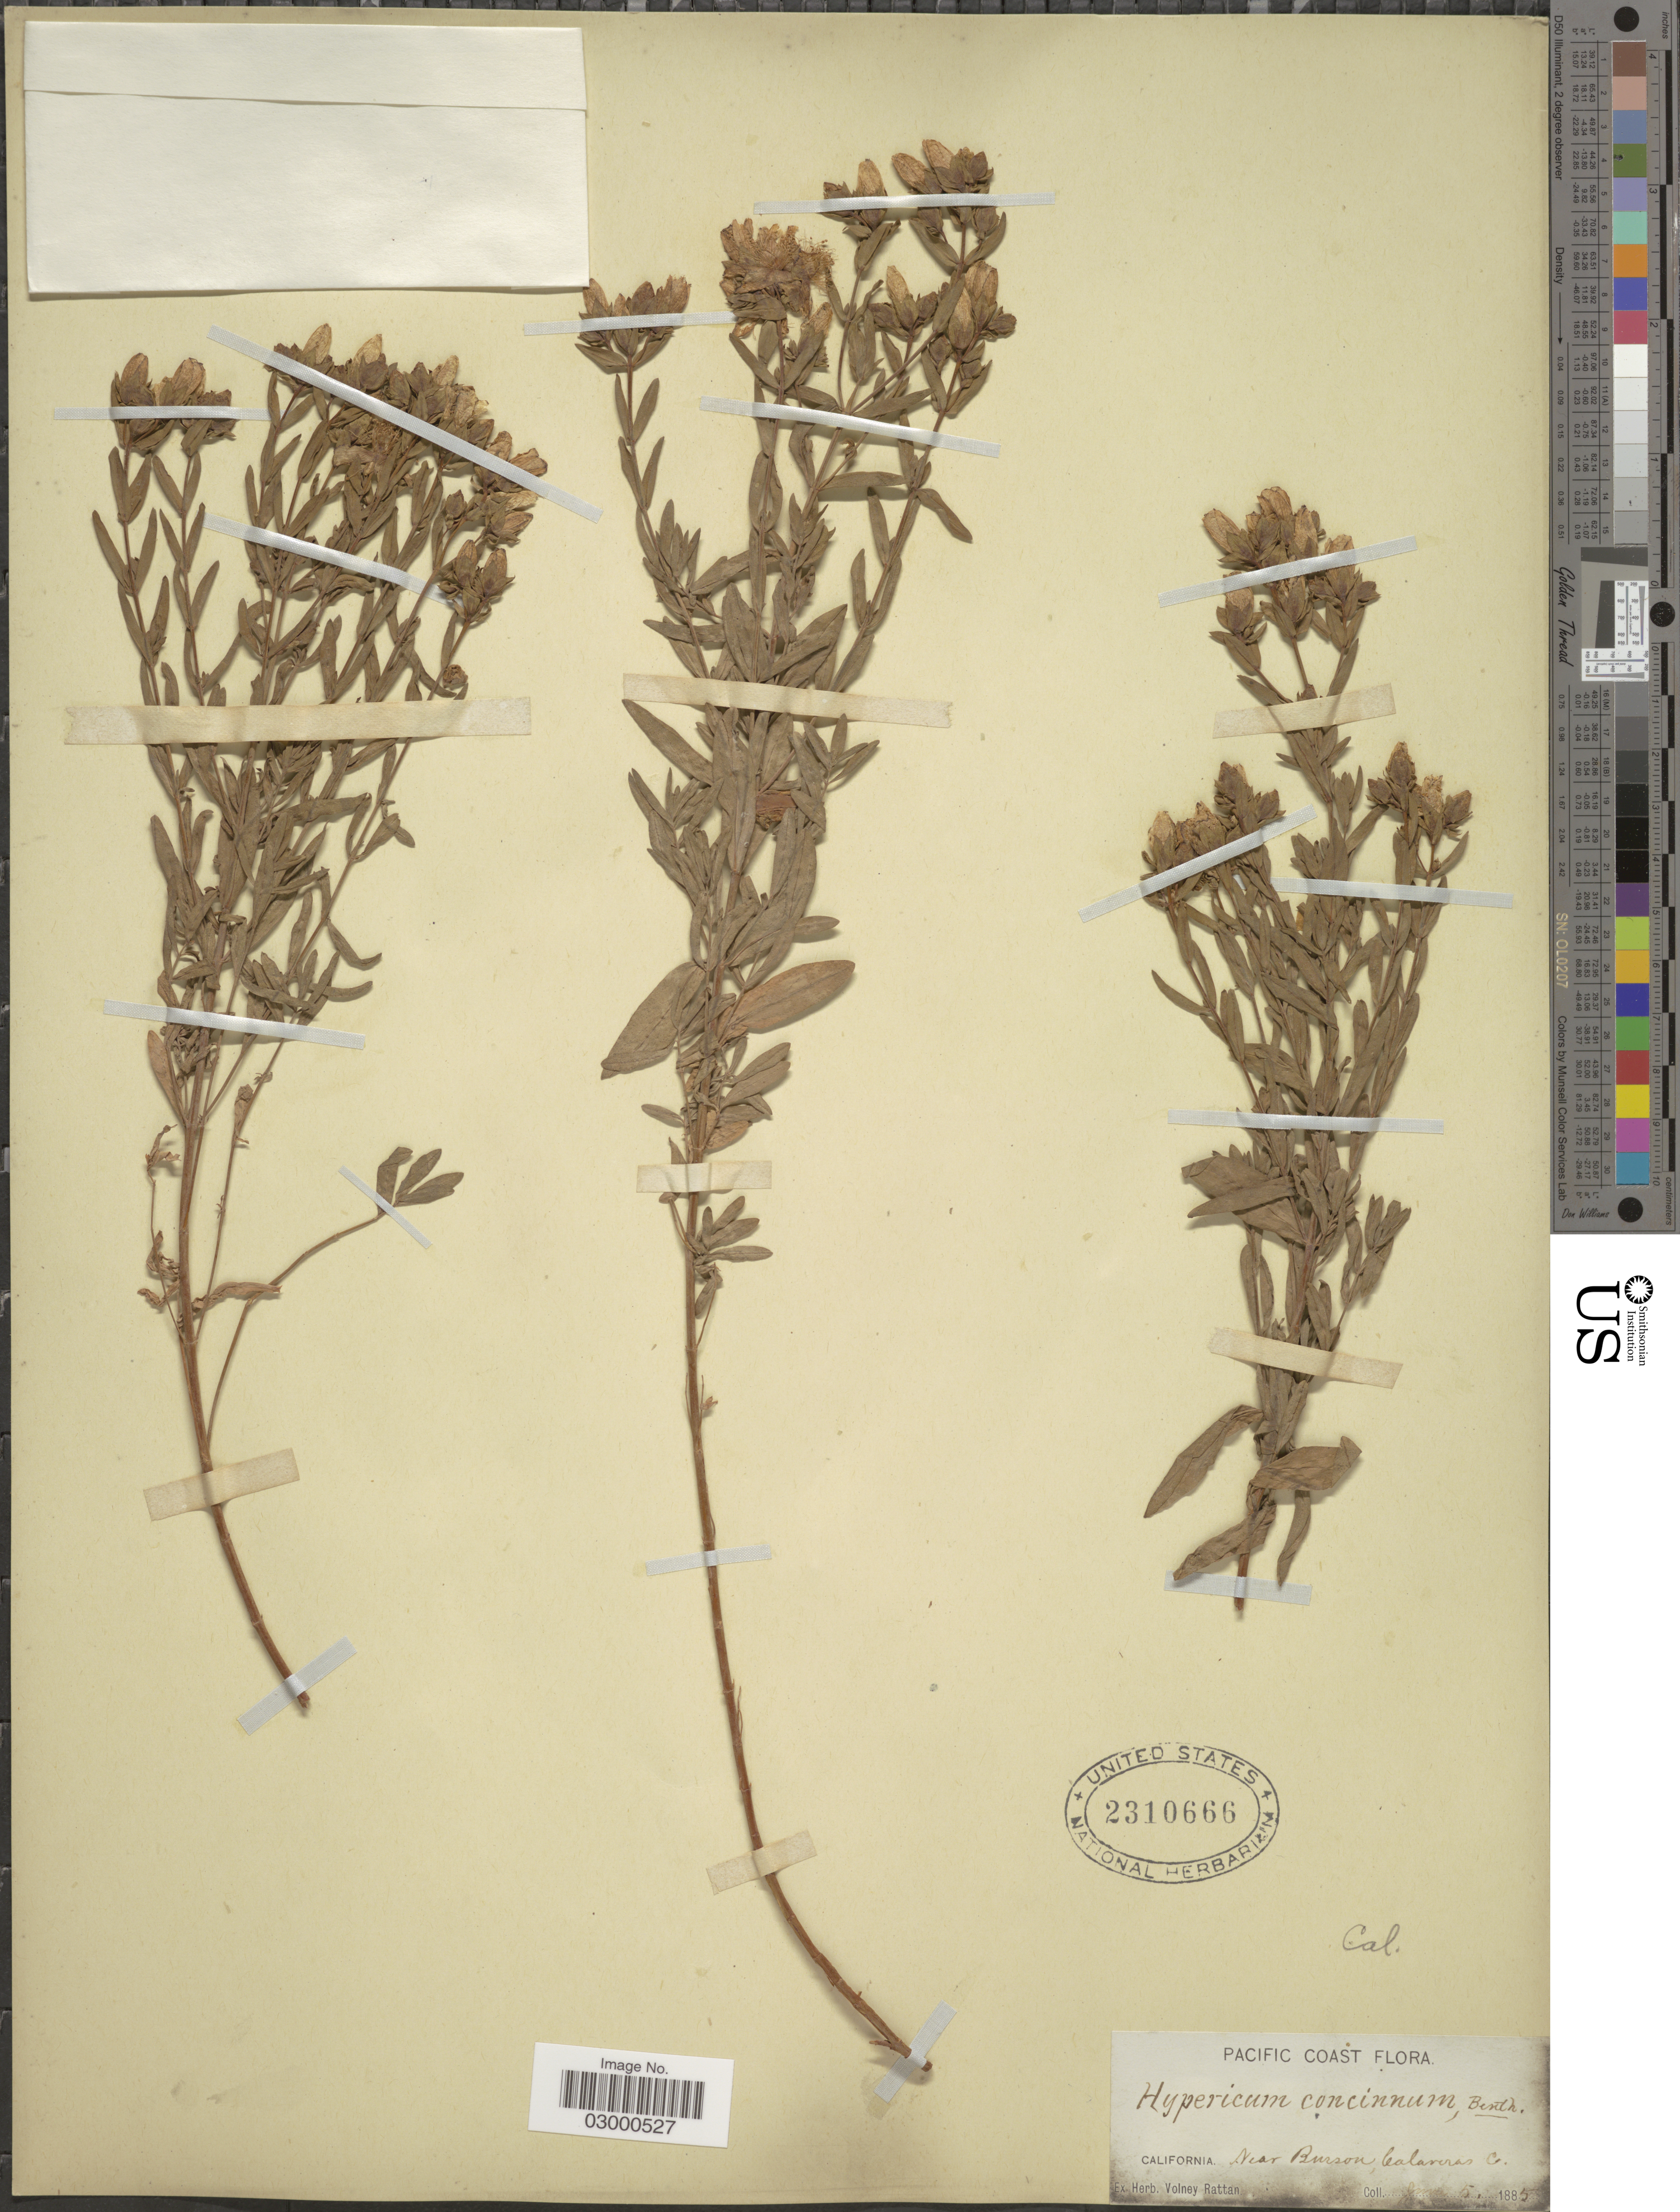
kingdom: Plantae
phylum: Tracheophyta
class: Magnoliopsida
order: Malpighiales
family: Hypericaceae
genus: Hypericum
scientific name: Hypericum concinnum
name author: Benth.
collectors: Ex herb. Volney Rattan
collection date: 1885-06-05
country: United States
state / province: California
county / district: Calaveras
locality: Pacific Coast, Near Burson Calaveras Co.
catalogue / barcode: US 2310666